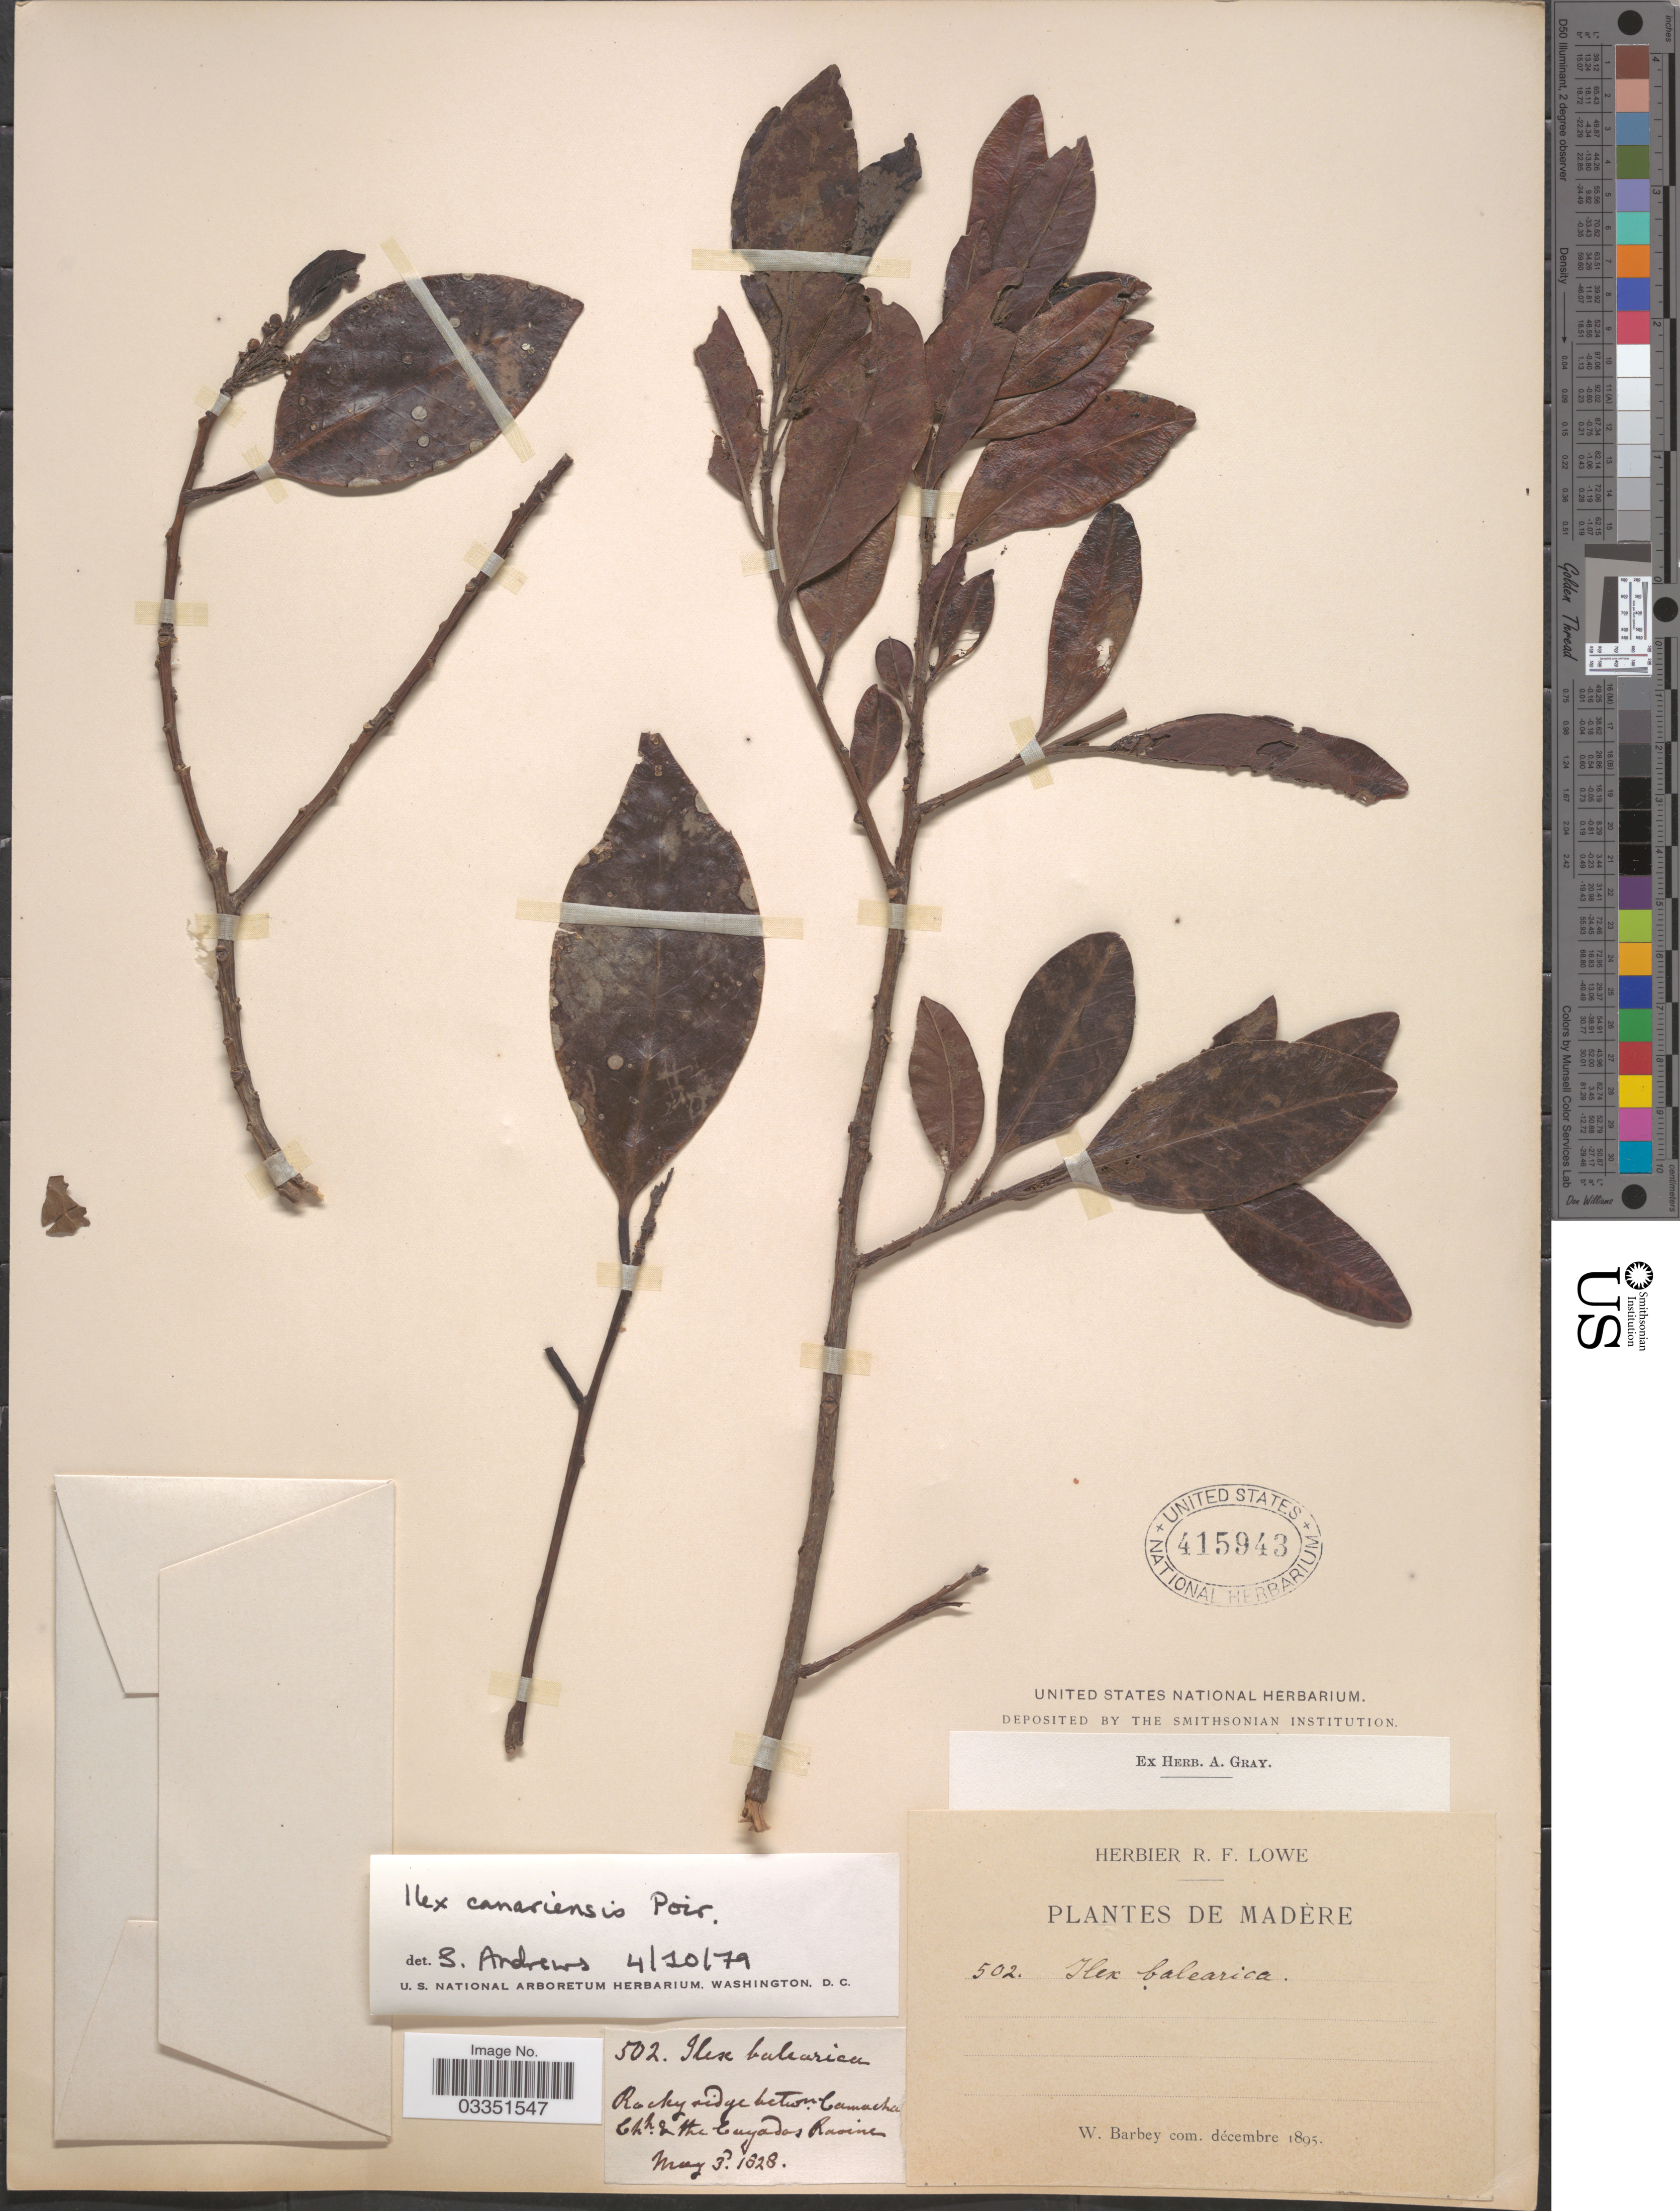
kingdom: Plantae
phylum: Tracheophyta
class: Magnoliopsida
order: Aquifoliales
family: Aquifoliaceae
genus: Ilex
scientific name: Ilex canariensis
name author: Poir.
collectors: ex herb. R. F. Lowe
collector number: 502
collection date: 1828-05-03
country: Portugal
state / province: Madeira (Aut. Reg.)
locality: Madère. Rocky ridge betwn Camacha [interpreted] Chh [interpreted]. & the Cuyados [interpreted] Ravine.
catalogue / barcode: US 415943